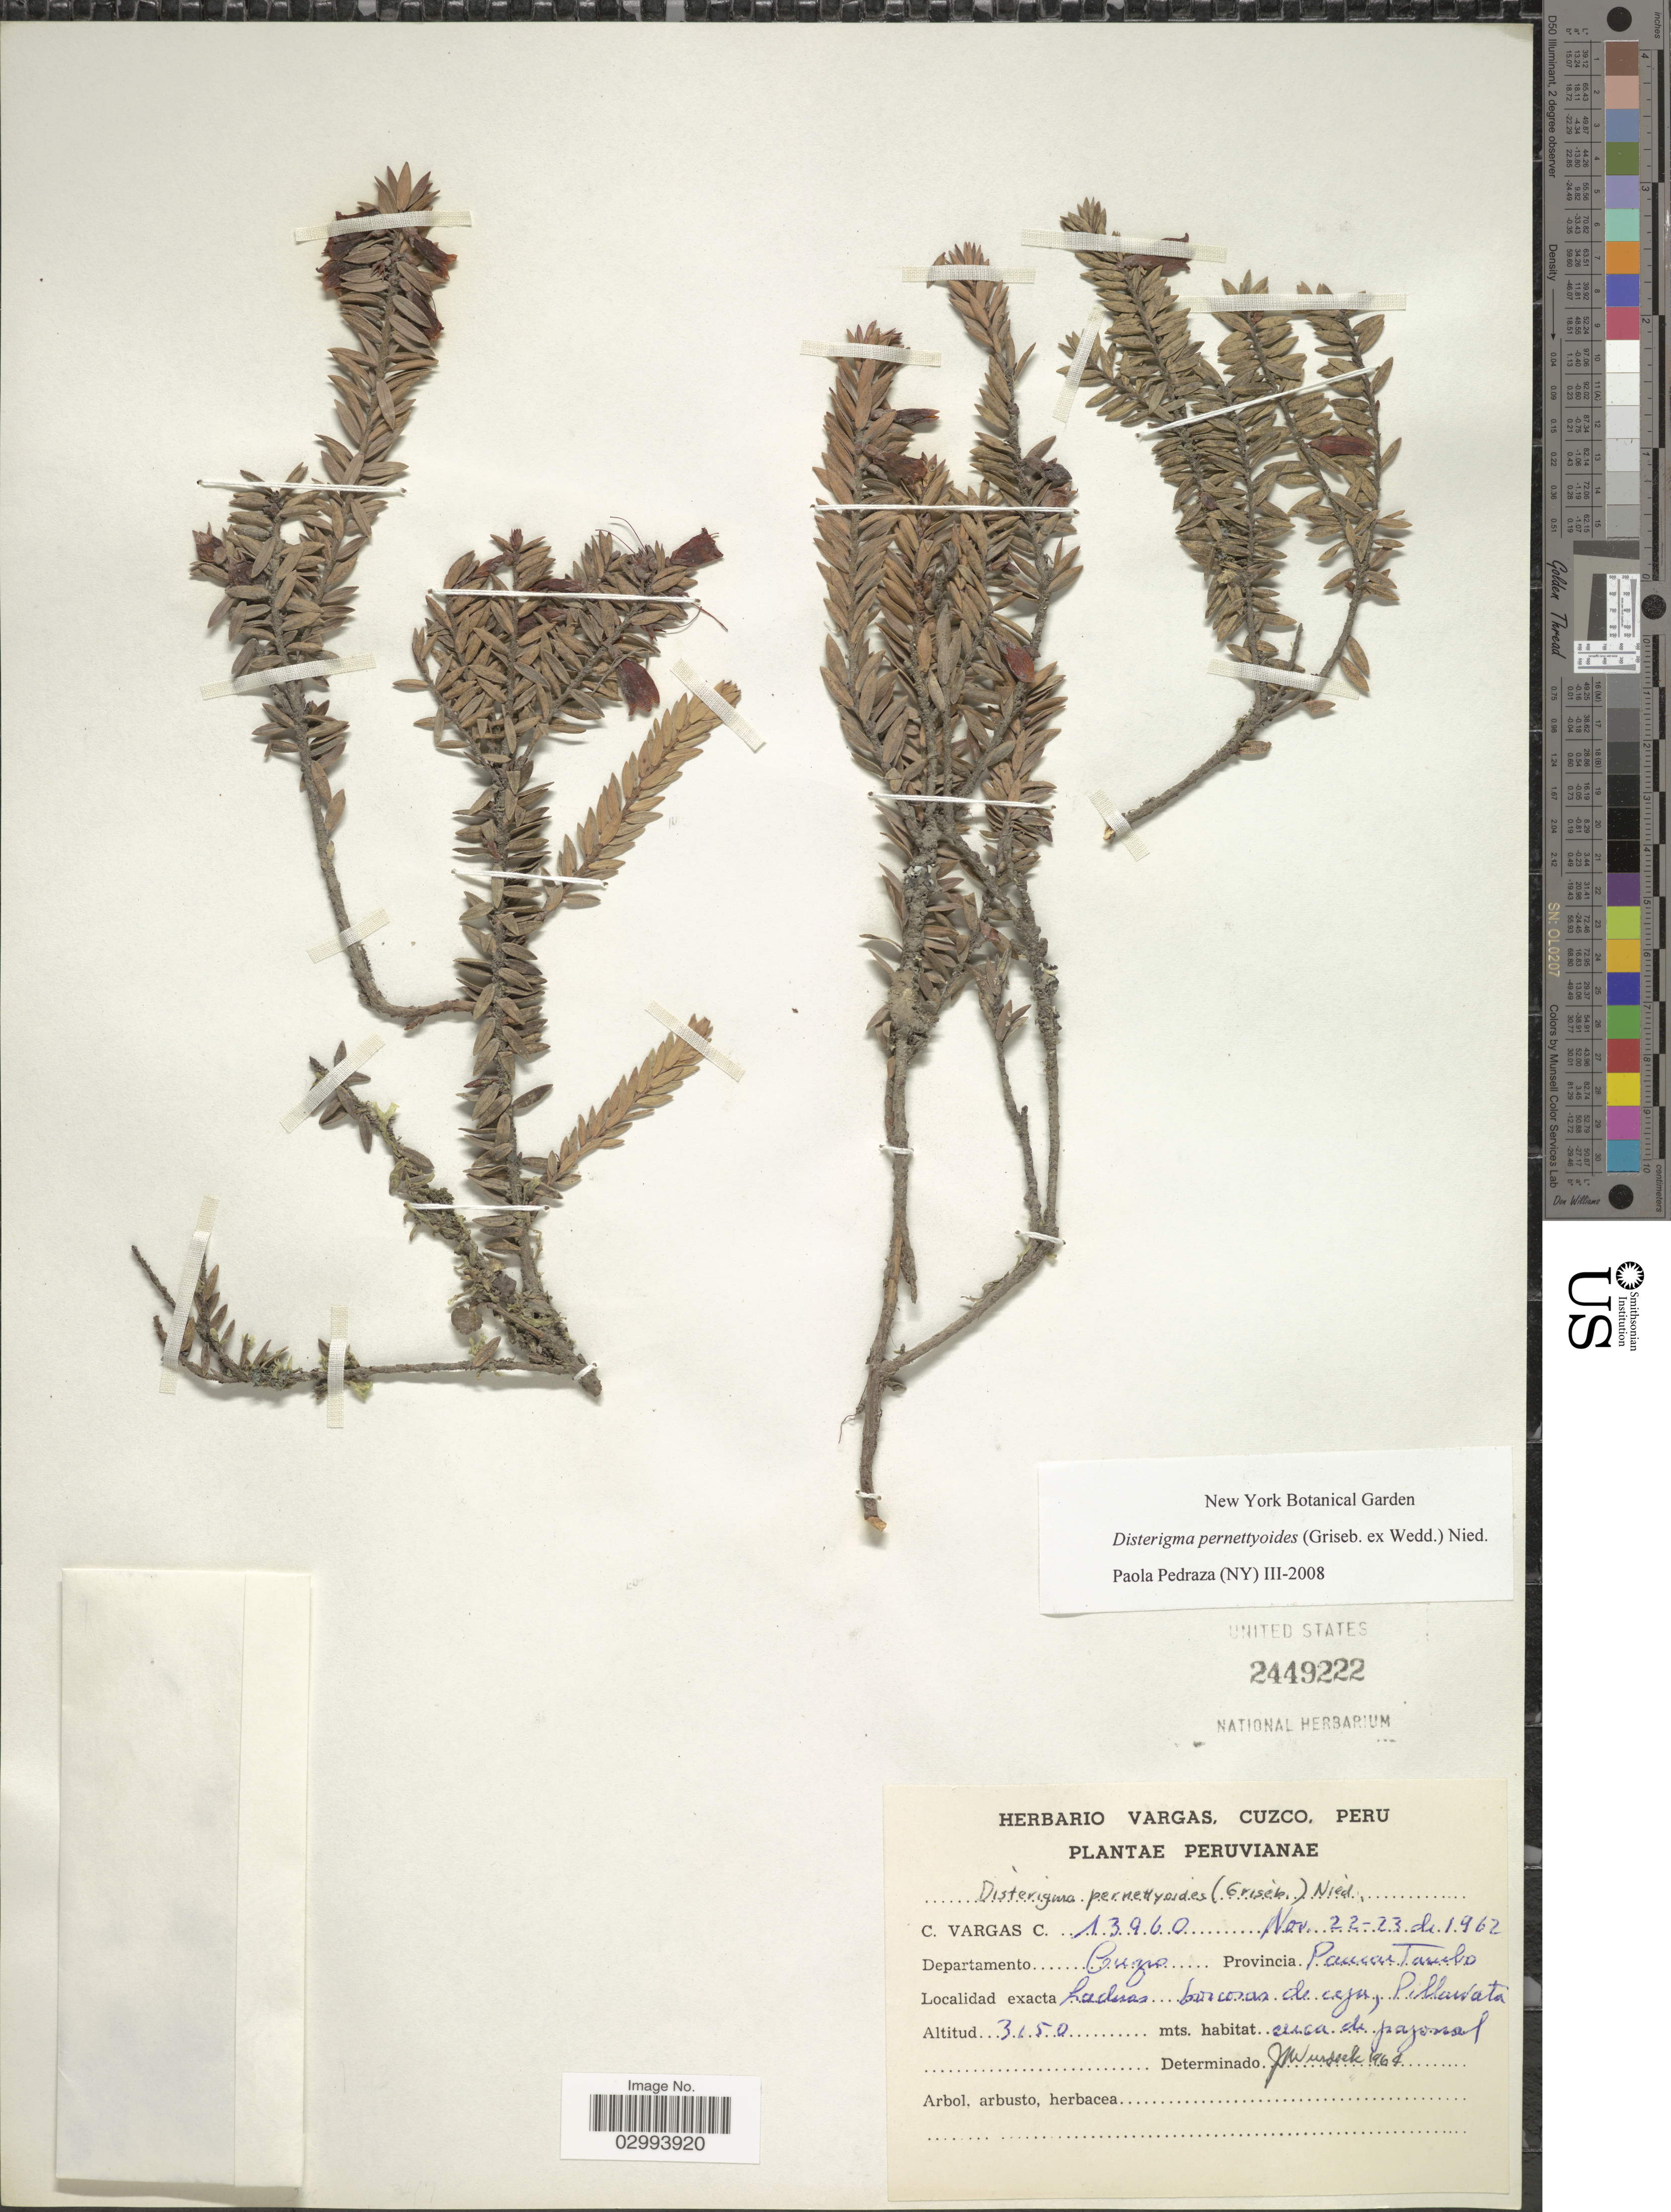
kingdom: Plantae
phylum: Tracheophyta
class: Magnoliopsida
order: Ericales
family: Ericaceae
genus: Disterigma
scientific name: Disterigma pernettyoides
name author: (Griseb.) Nied.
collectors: C. Vargas Calderón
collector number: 13960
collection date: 1962-11-22/1962-11-23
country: Peru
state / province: Cusco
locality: Departamento Cuzco. Provincia Paucartambo. Laduas borconas de ceja, Pillawata.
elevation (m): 3150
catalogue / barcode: US 2449222